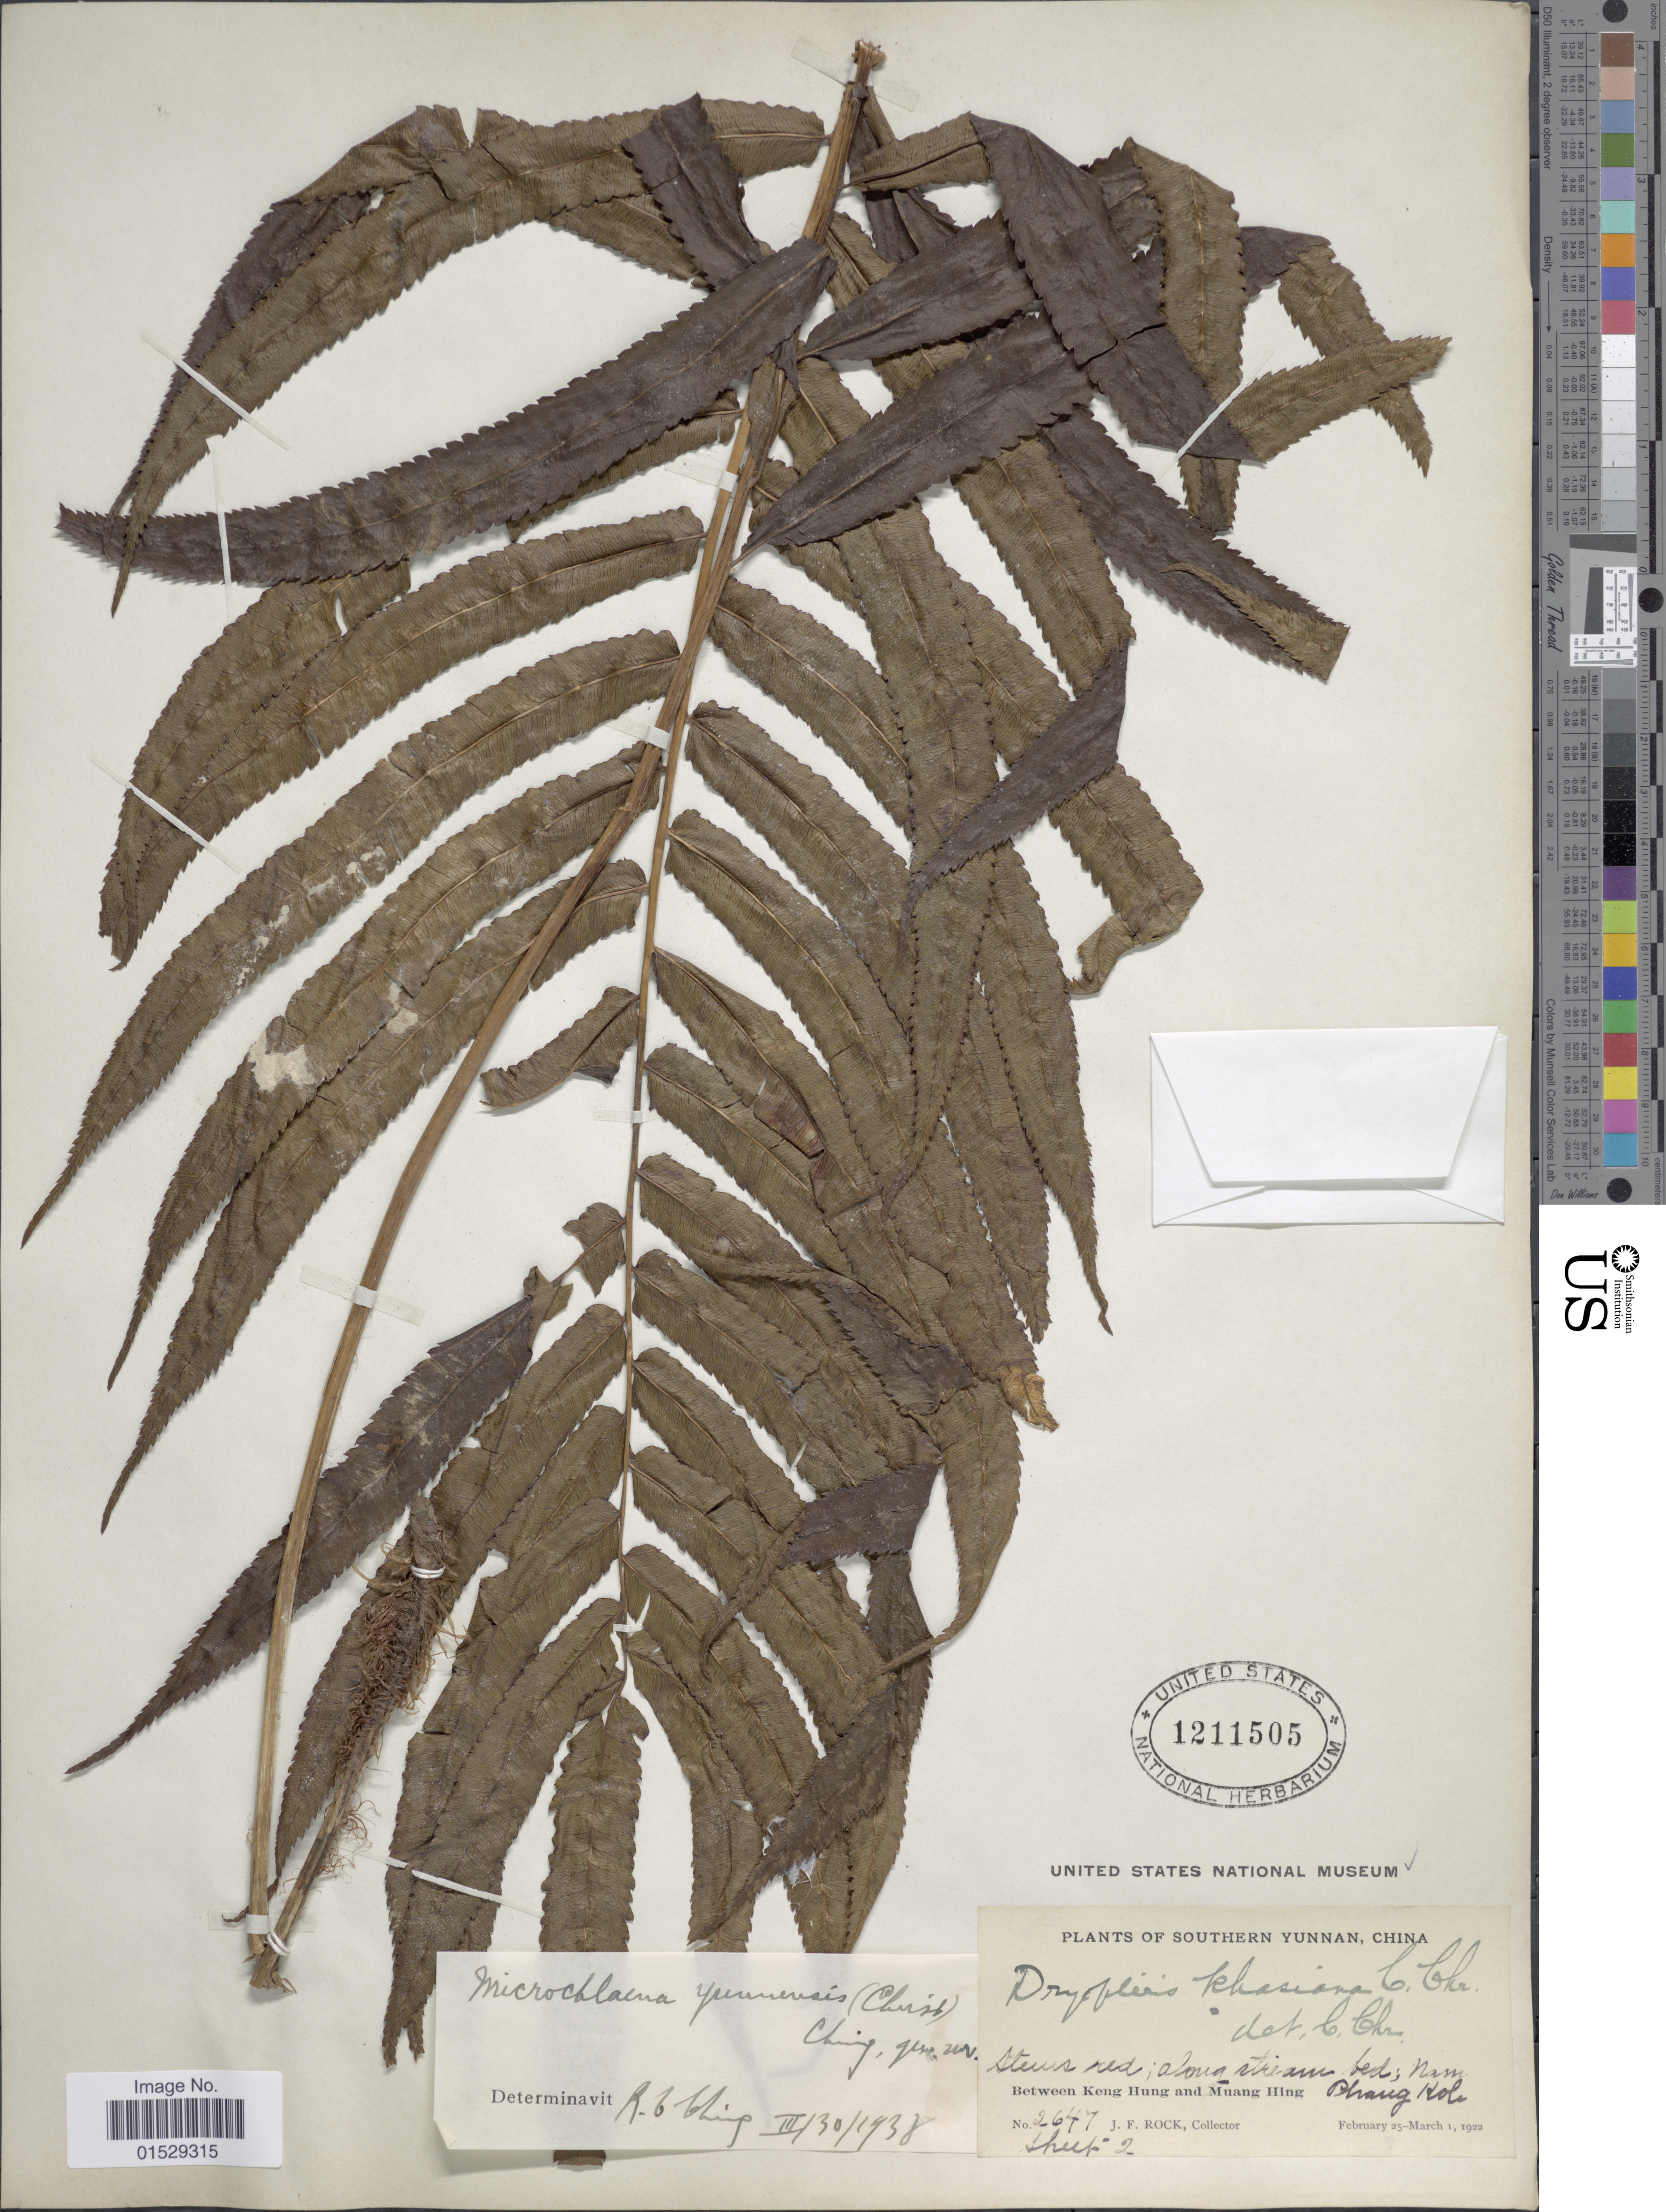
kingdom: Plantae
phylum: Tracheophyta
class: Polypodiopsida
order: Polypodiales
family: Athyriaceae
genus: Anisocampium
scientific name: Anisocampium cuspidatum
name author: (Mett. ex Bedd.) Yea C. Liu et al.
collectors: J. Rock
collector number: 2647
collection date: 1922-02-25/1922-03-01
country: China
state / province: Yunnan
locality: Southern Yunnan, between Keng Hung and Muang Hing, Phaug Koh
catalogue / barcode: US 1211505